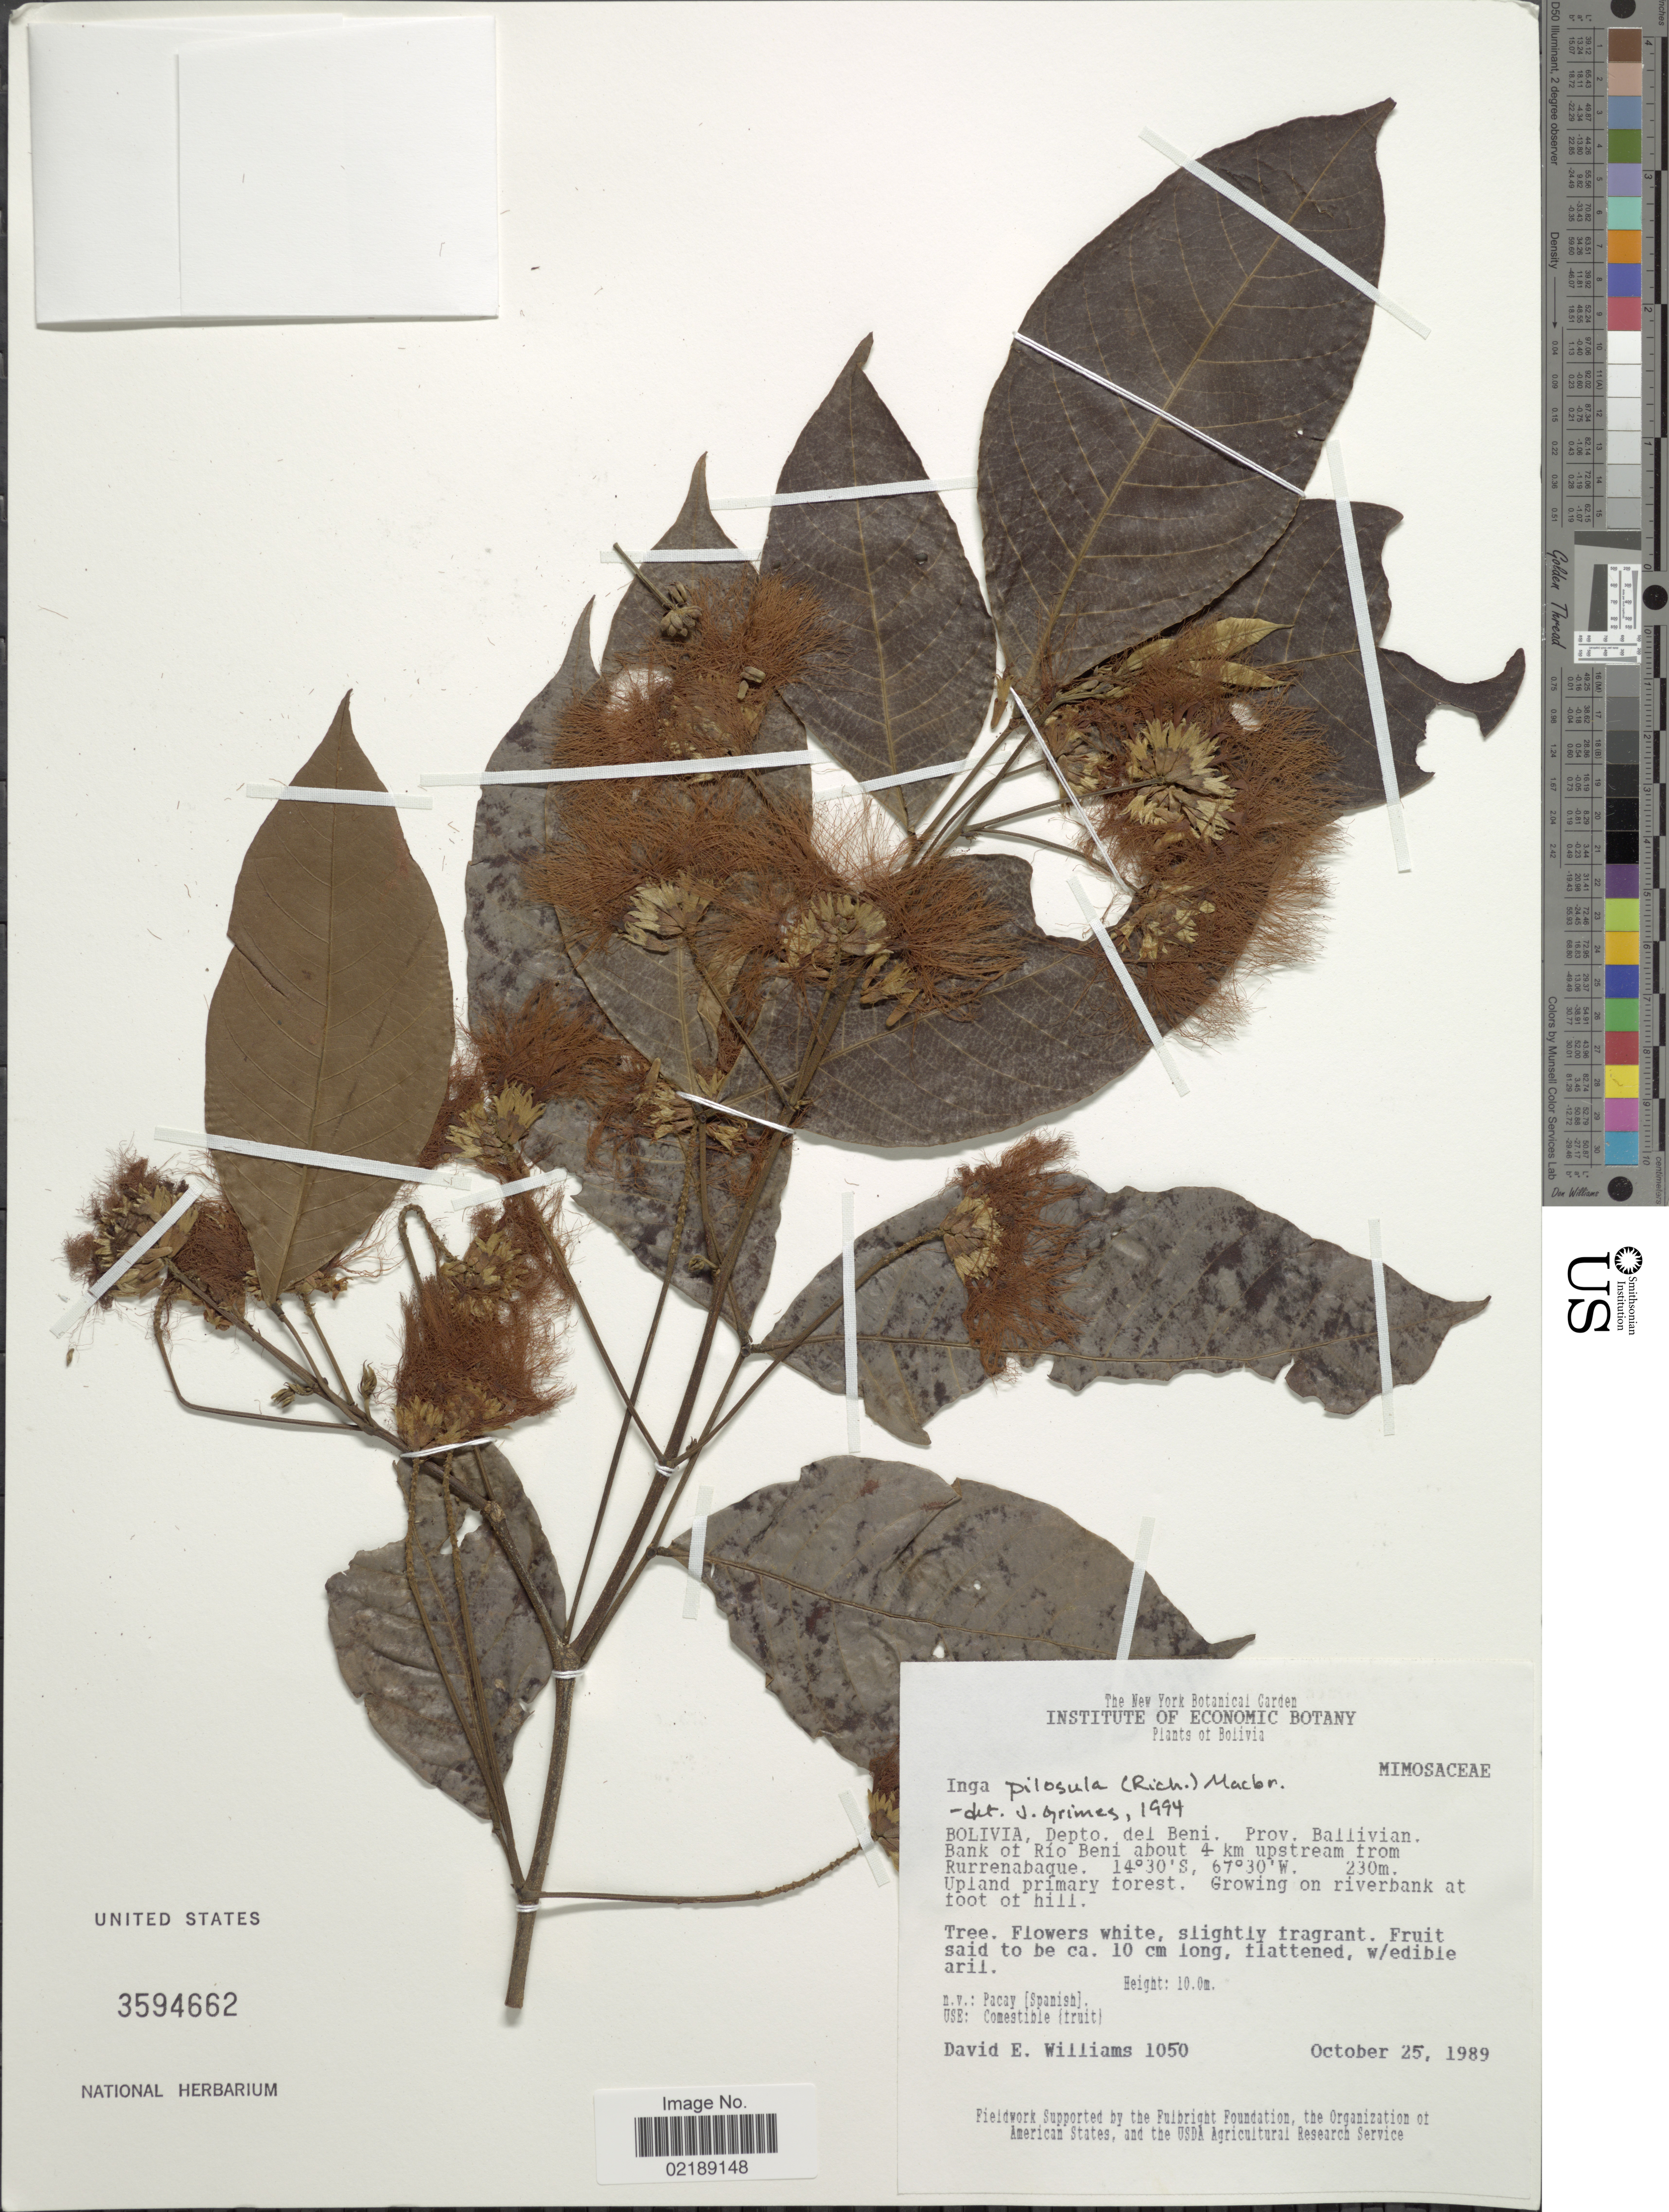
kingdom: Plantae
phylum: Tracheophyta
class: Magnoliopsida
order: Fabales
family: Fabaceae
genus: Inga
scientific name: Inga pilosula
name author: (Rich.) J.F. Macbr.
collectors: D. E. Williams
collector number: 1050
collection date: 1989-10-25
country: Bolivia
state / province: Beni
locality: Prov. Ballivian, bank of Rio Beni about 4 km upstream from Rurrenabaque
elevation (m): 230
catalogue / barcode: US 3594662